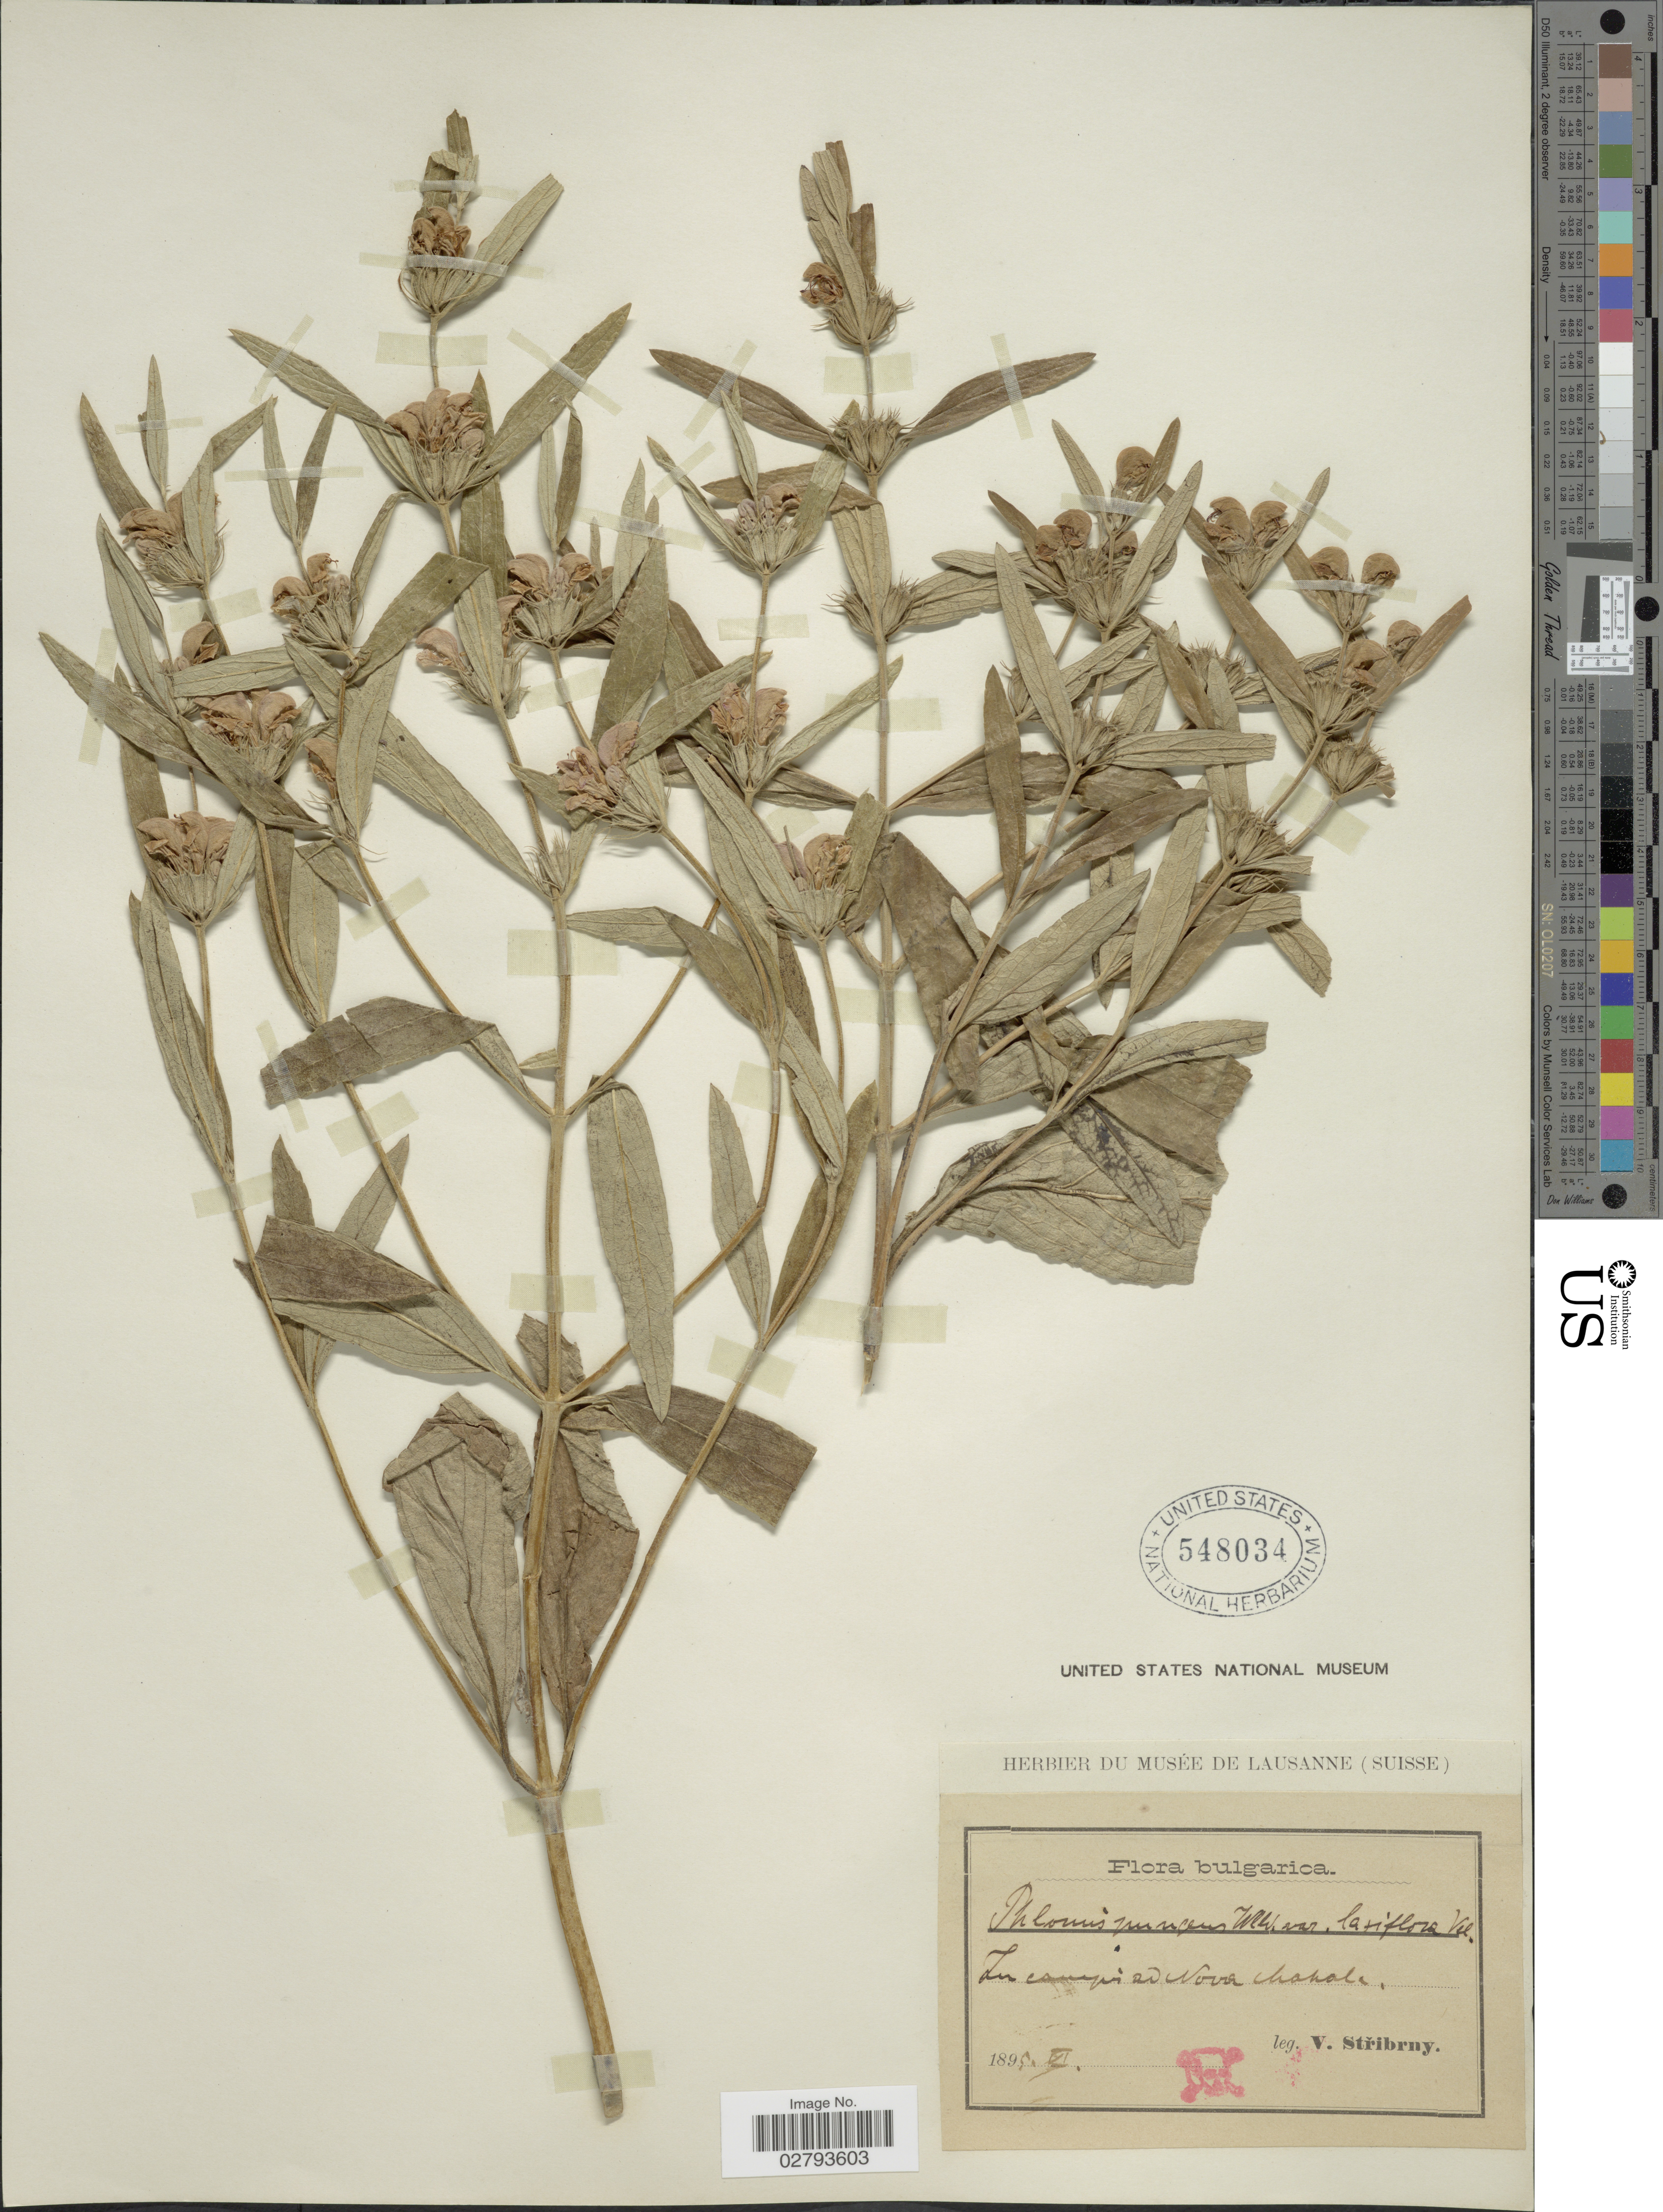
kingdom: Plantae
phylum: Tracheophyta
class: Magnoliopsida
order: Lamiales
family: Lamiaceae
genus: Phlomis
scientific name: Phlomis herba-venti subsp. pungens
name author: Maire ex DeFilipps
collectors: V. Stribrny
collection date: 1895-06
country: Bulgaria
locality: In campis ad Nova Chakale.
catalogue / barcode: US 548034